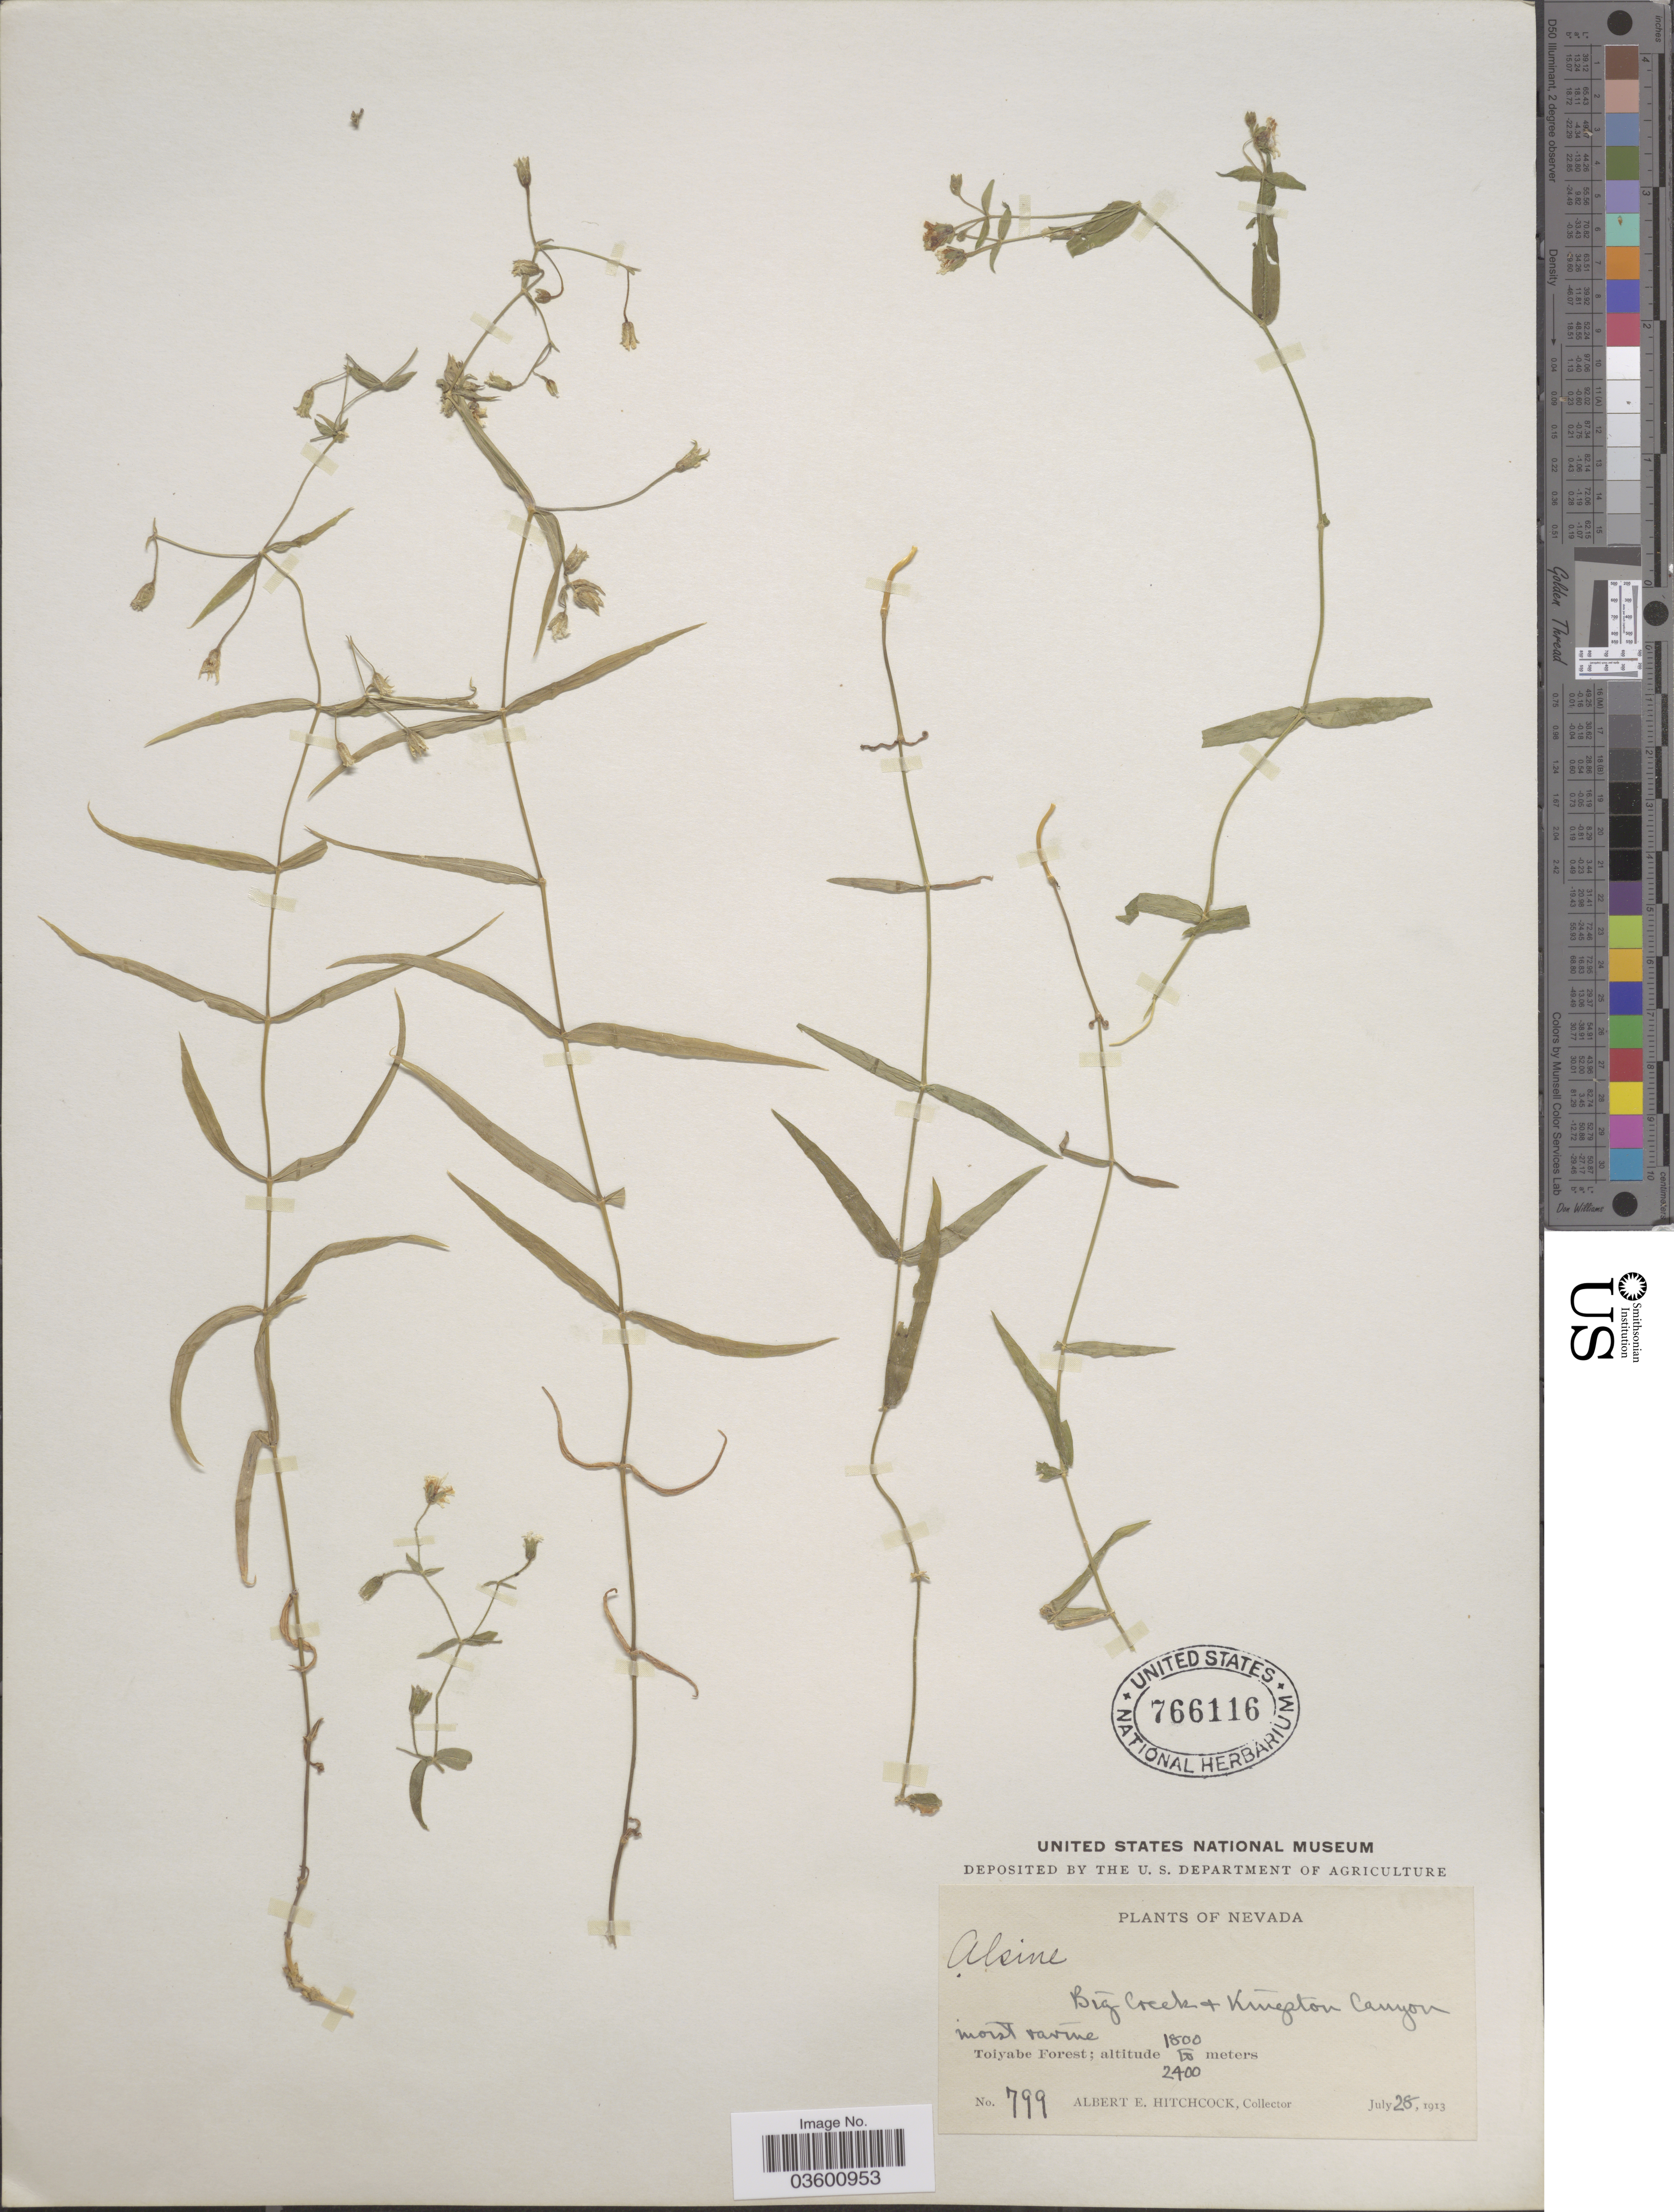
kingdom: Plantae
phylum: Tracheophyta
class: Magnoliopsida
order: Caryophyllales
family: Caryophyllaceae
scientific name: Torreyostellaria jamesiana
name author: (Torr.) Gang Yao et al.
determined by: Strong, M. T., (US), Smithsonian Institution - National Museum of Natural History (UNITED STATES)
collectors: A. Hitchcock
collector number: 799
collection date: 1913-07-28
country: United States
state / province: Nevada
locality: Big Creek + Kingston Canyon. Toiyabe Forest.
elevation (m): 1800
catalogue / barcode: US 766116